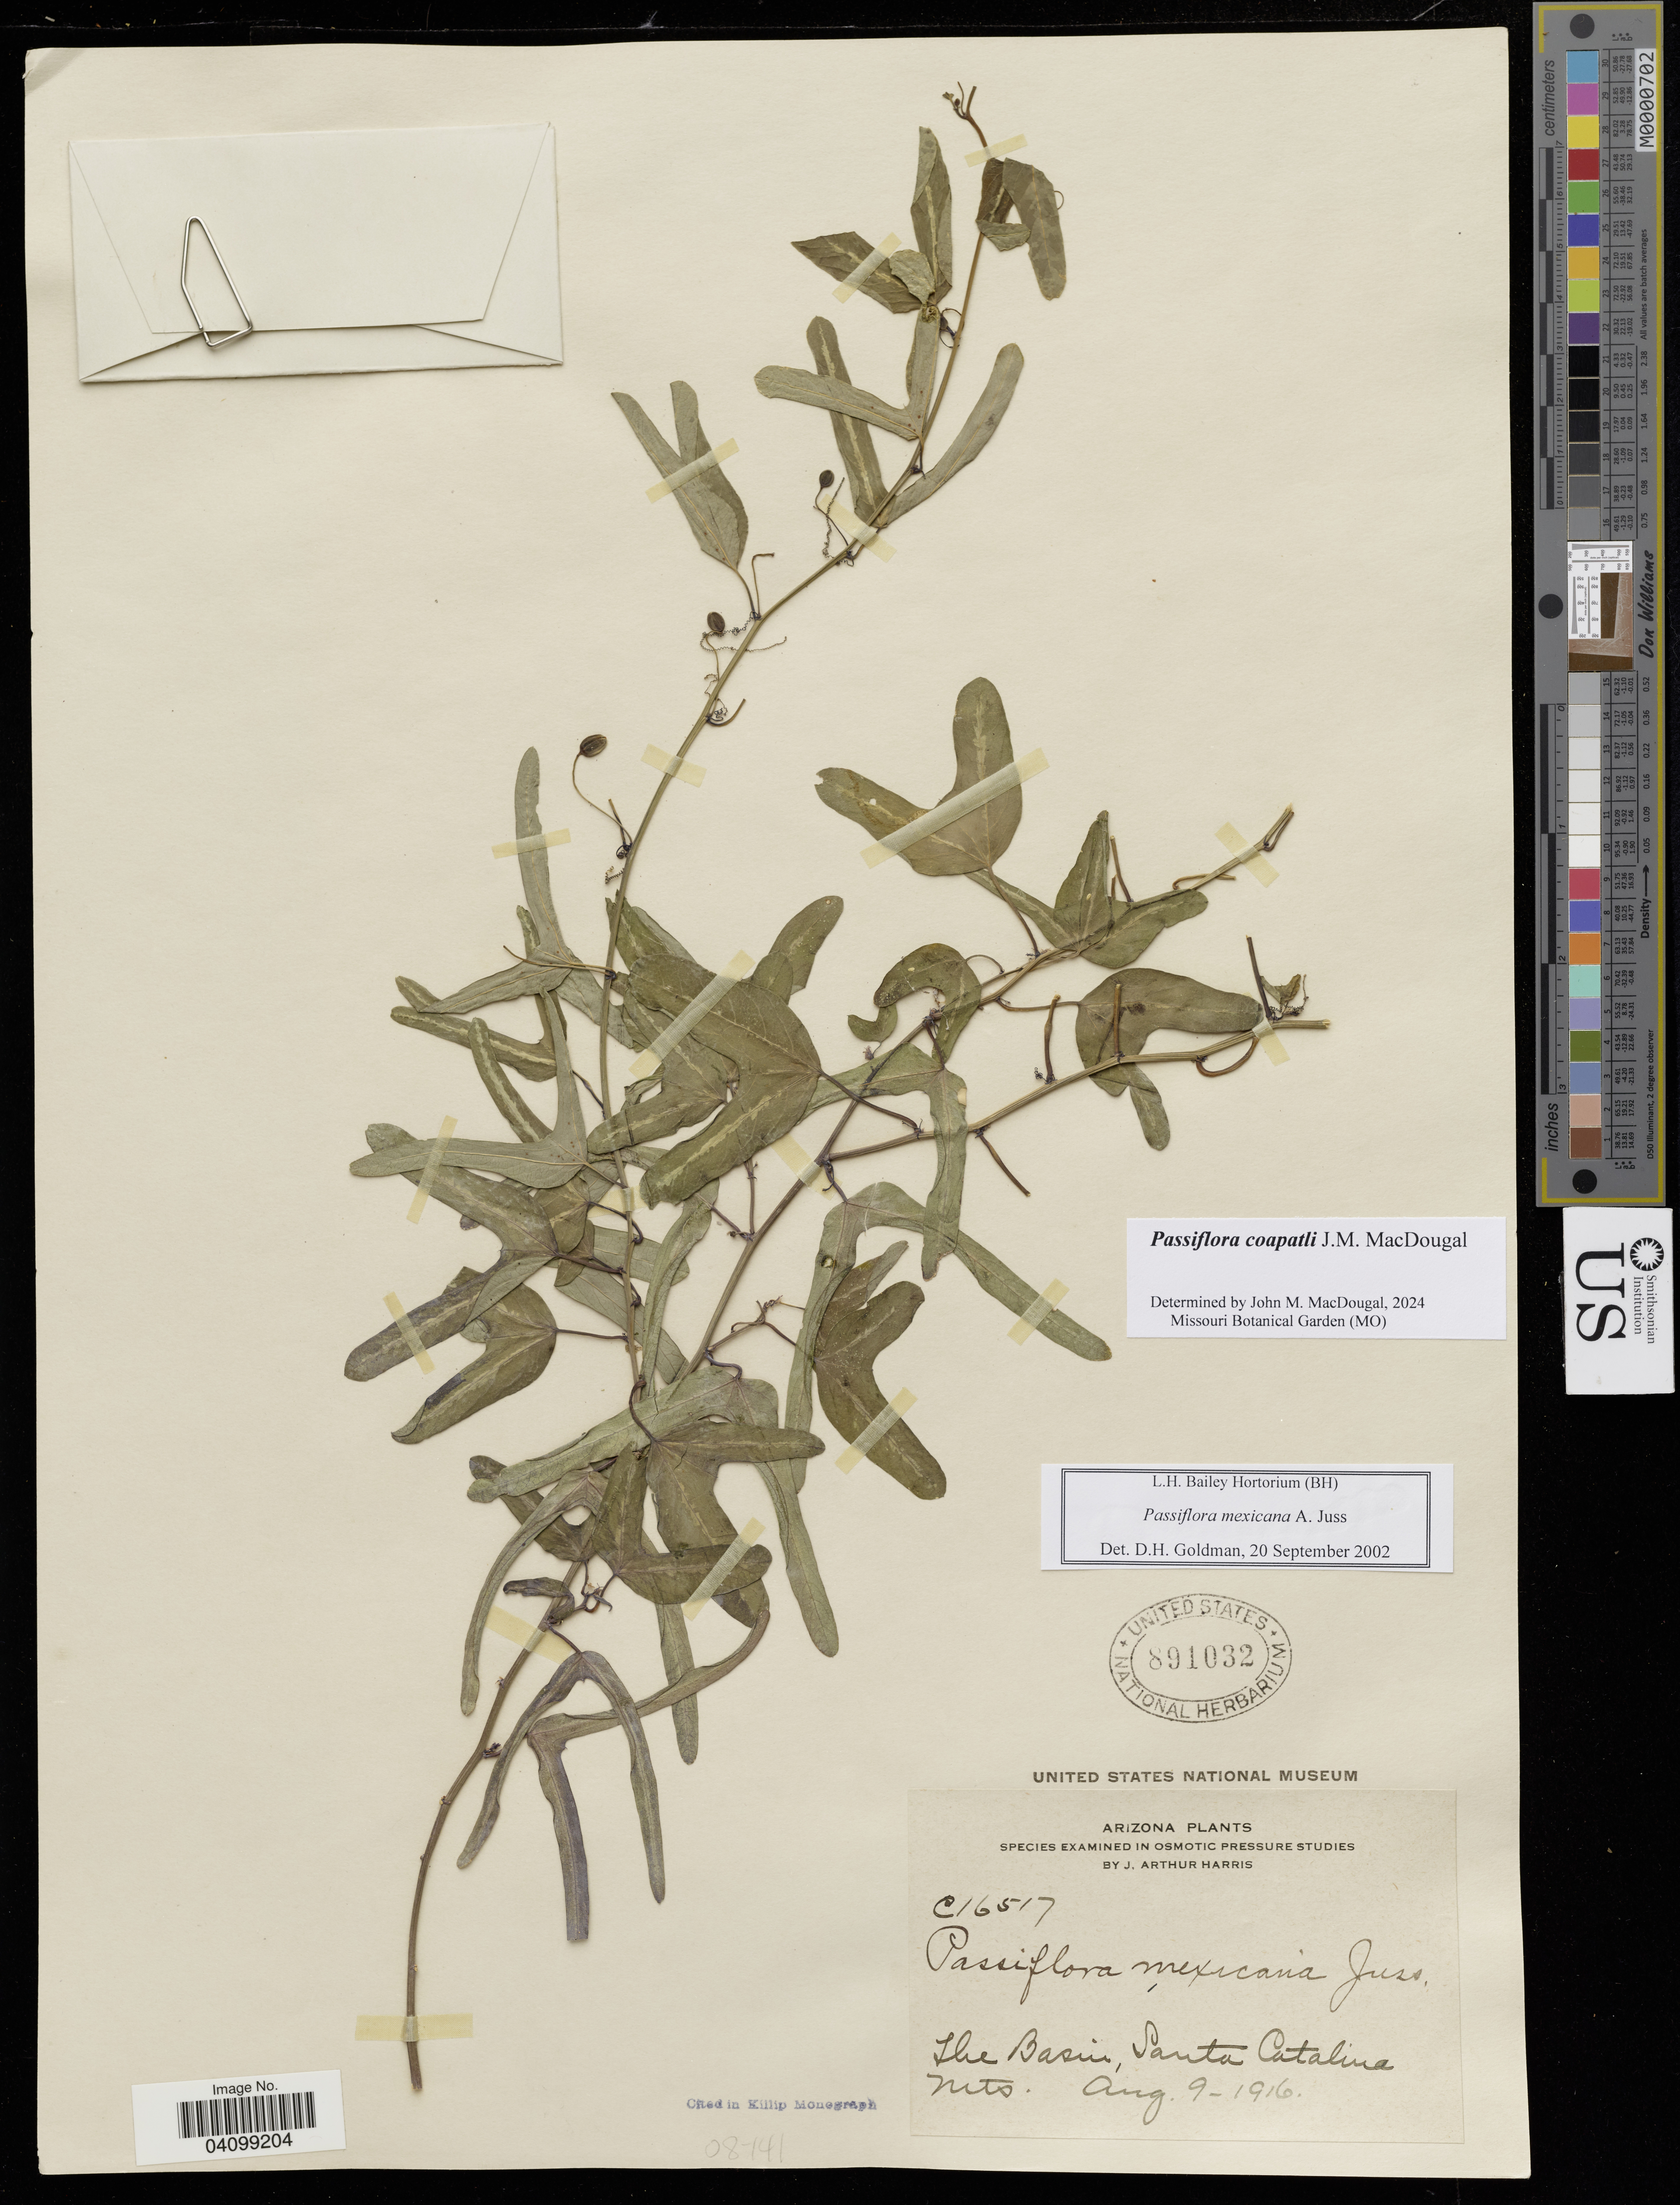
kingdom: Plantae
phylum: Tracheophyta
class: Magnoliopsida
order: Malpighiales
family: Passifloraceae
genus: Passiflora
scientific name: Passiflora coapatli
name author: J.M. MacDougal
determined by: MacDougal, John M.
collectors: A. Harris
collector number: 16517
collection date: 1916-08-09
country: United States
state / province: Arizona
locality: The Basin, Santa Catalina.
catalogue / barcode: US 891032